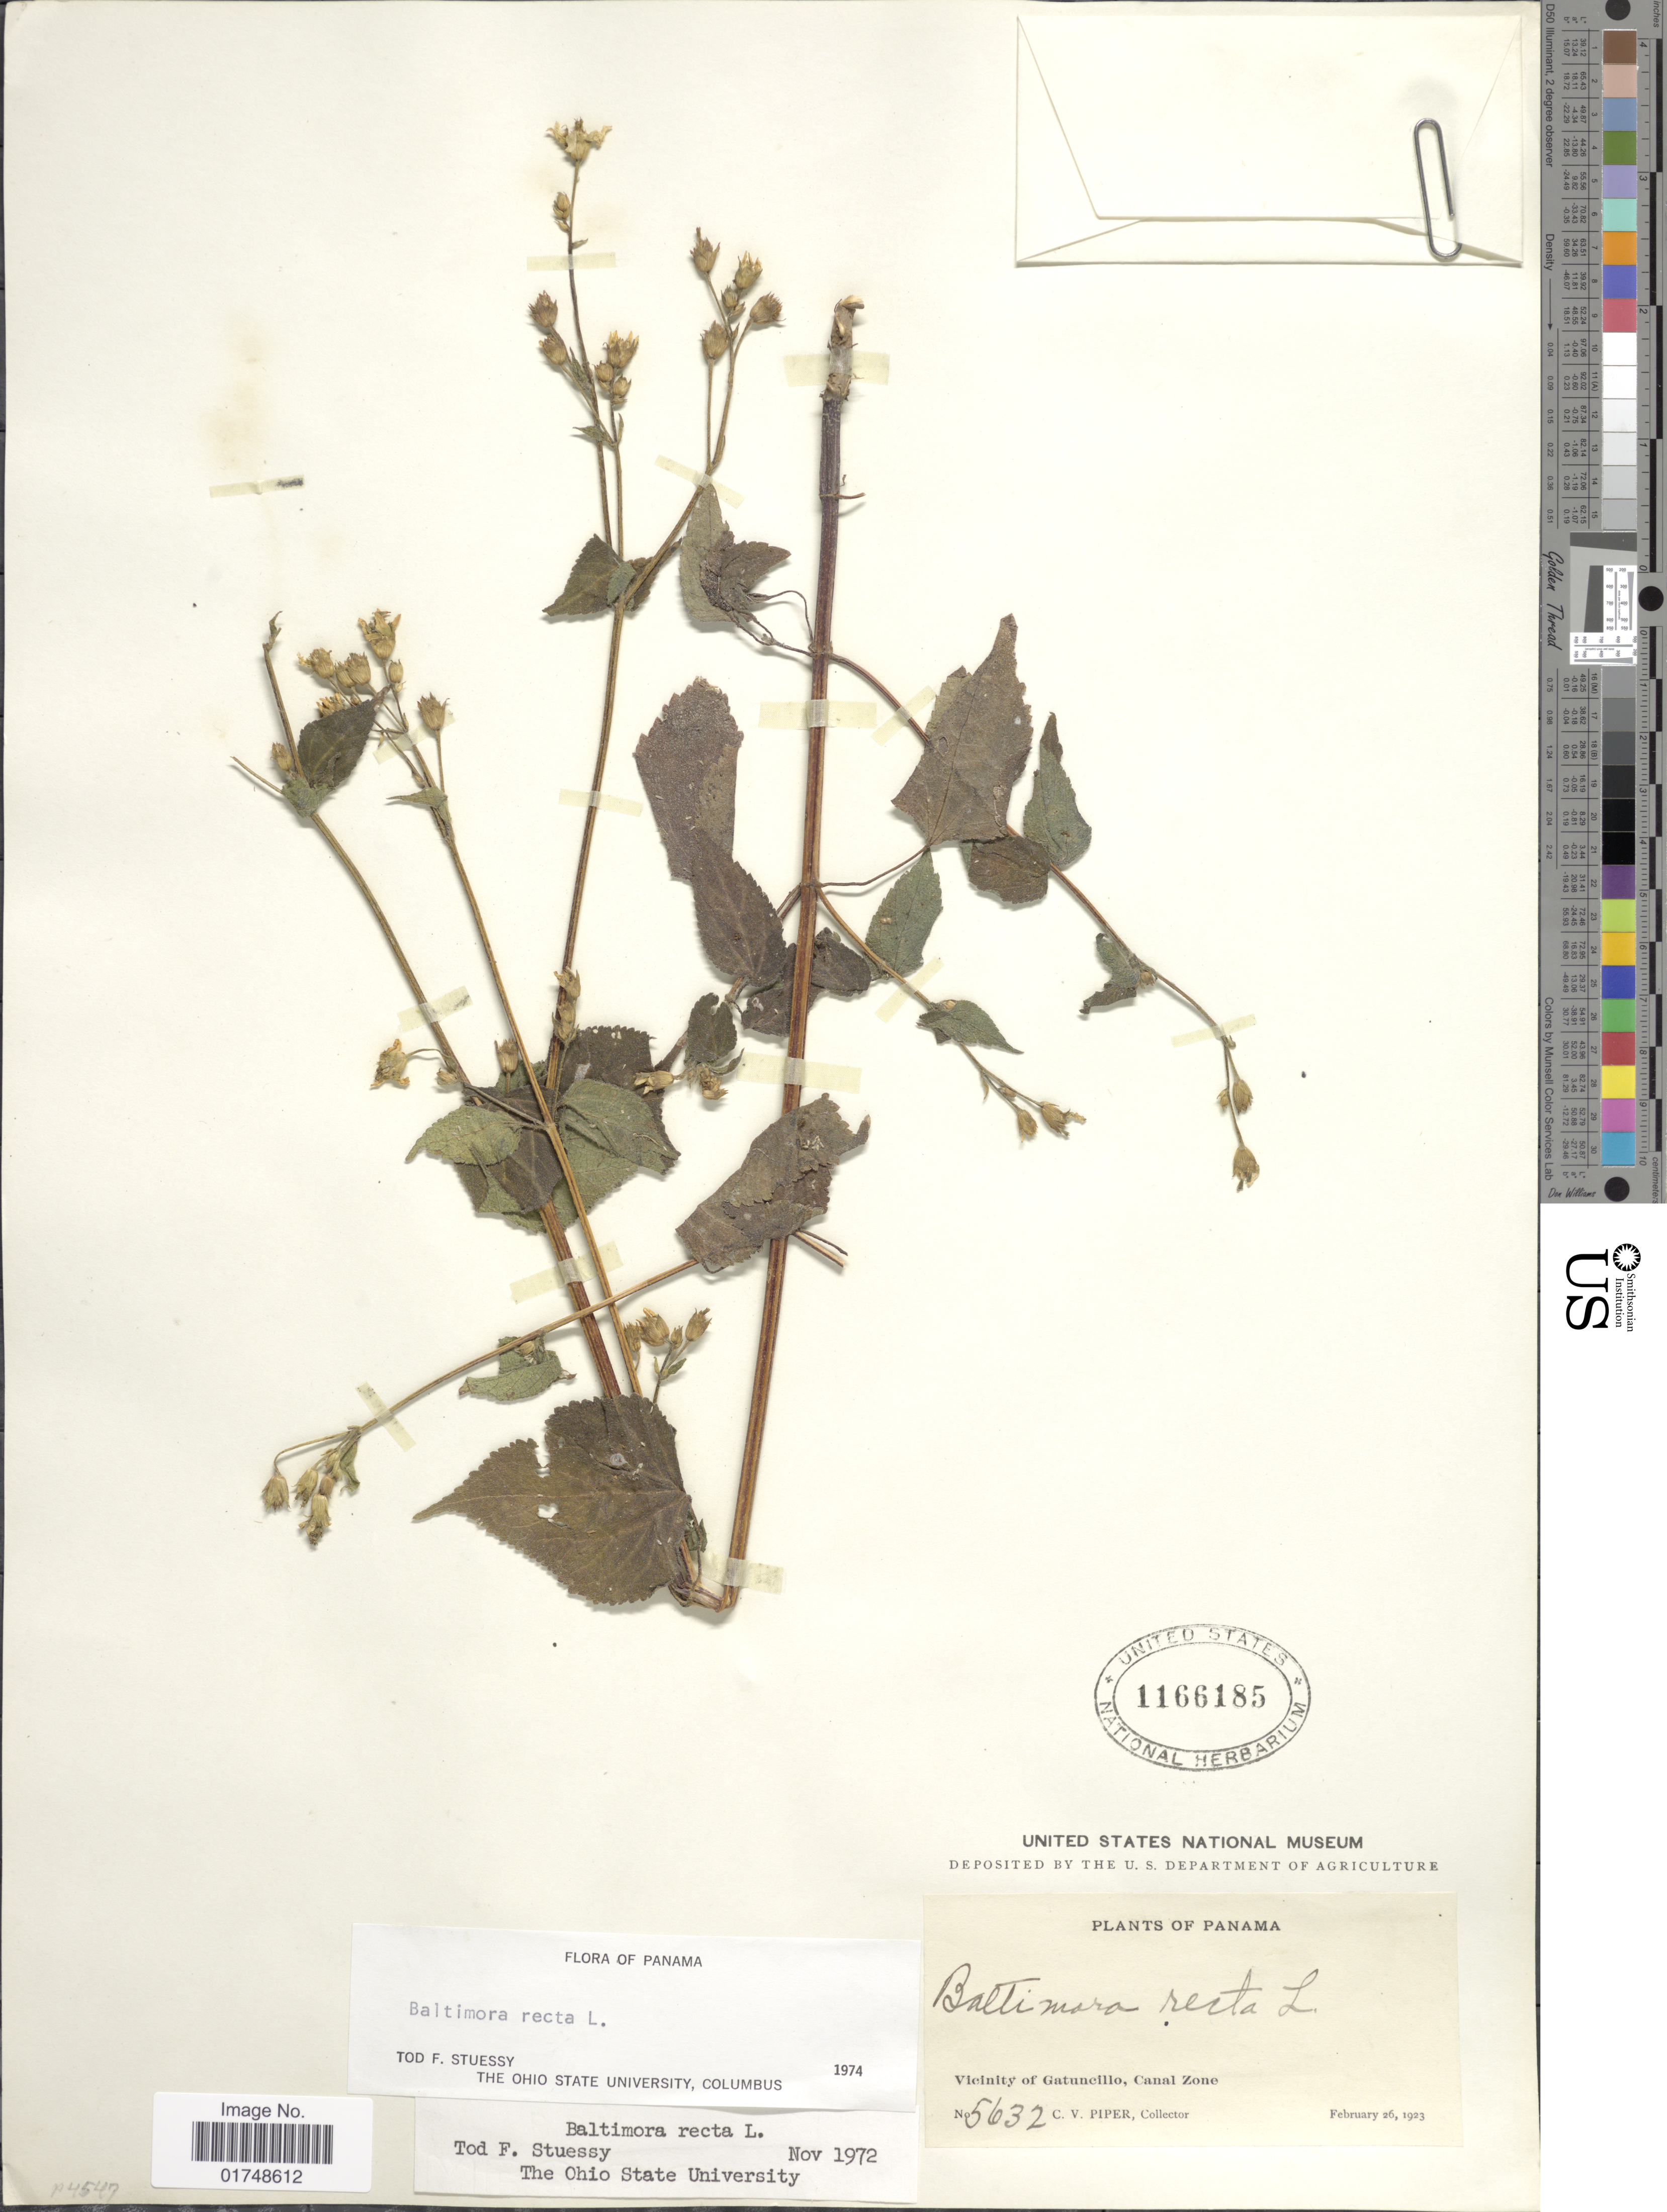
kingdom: Plantae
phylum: Tracheophyta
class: Magnoliopsida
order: Asterales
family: Asteraceae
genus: Baltimora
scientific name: Baltimora recta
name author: L.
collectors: C. V. Piper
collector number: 5632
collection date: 1923-02-26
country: Panama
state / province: Colón / Panamá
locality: Vicinity of Gatuncillo Canal Zone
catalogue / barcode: US 1166185